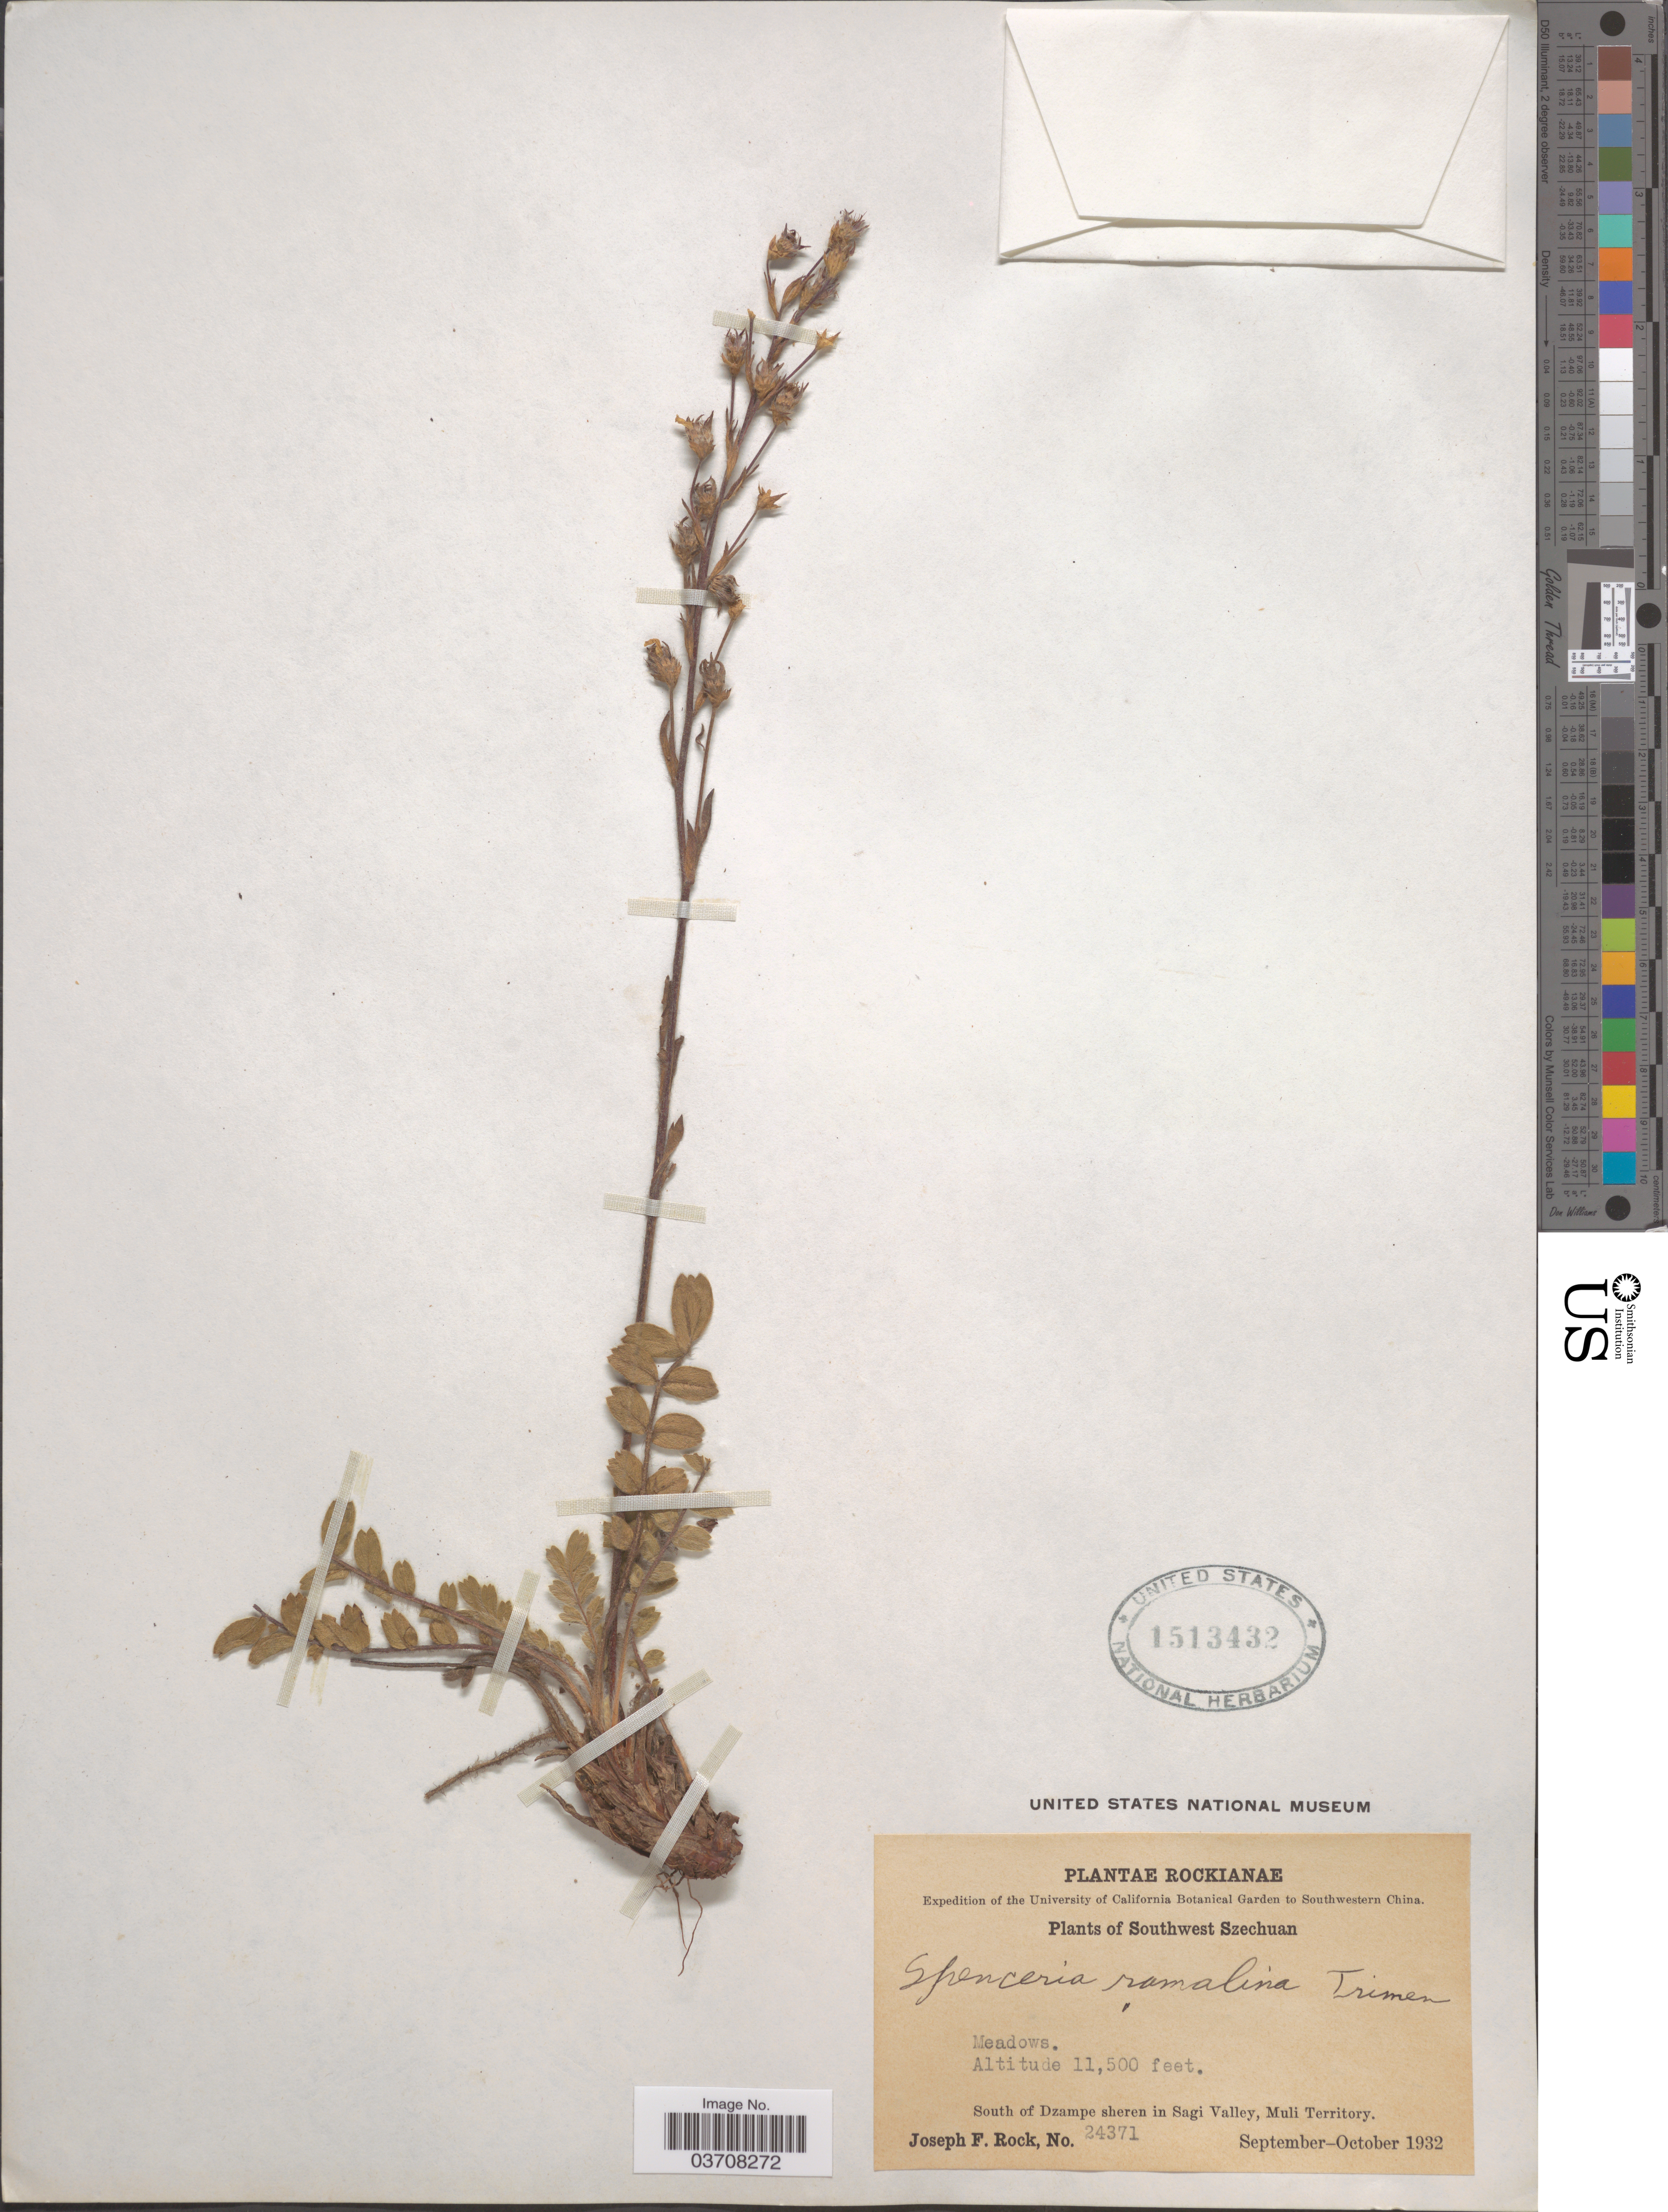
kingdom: Plantae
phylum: Tracheophyta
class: Magnoliopsida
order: Rosales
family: Rosaceae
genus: Spenceria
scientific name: Spenceria ramalana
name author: Trimen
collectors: J. F. Rock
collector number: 24371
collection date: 1932-09/1932-10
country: China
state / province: Sichuan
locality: Southwestern China. Southwest Szechuan. South of Dzampe sheren in Sagi Valley, Muli Territory.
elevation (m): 3505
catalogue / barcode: US 1513432